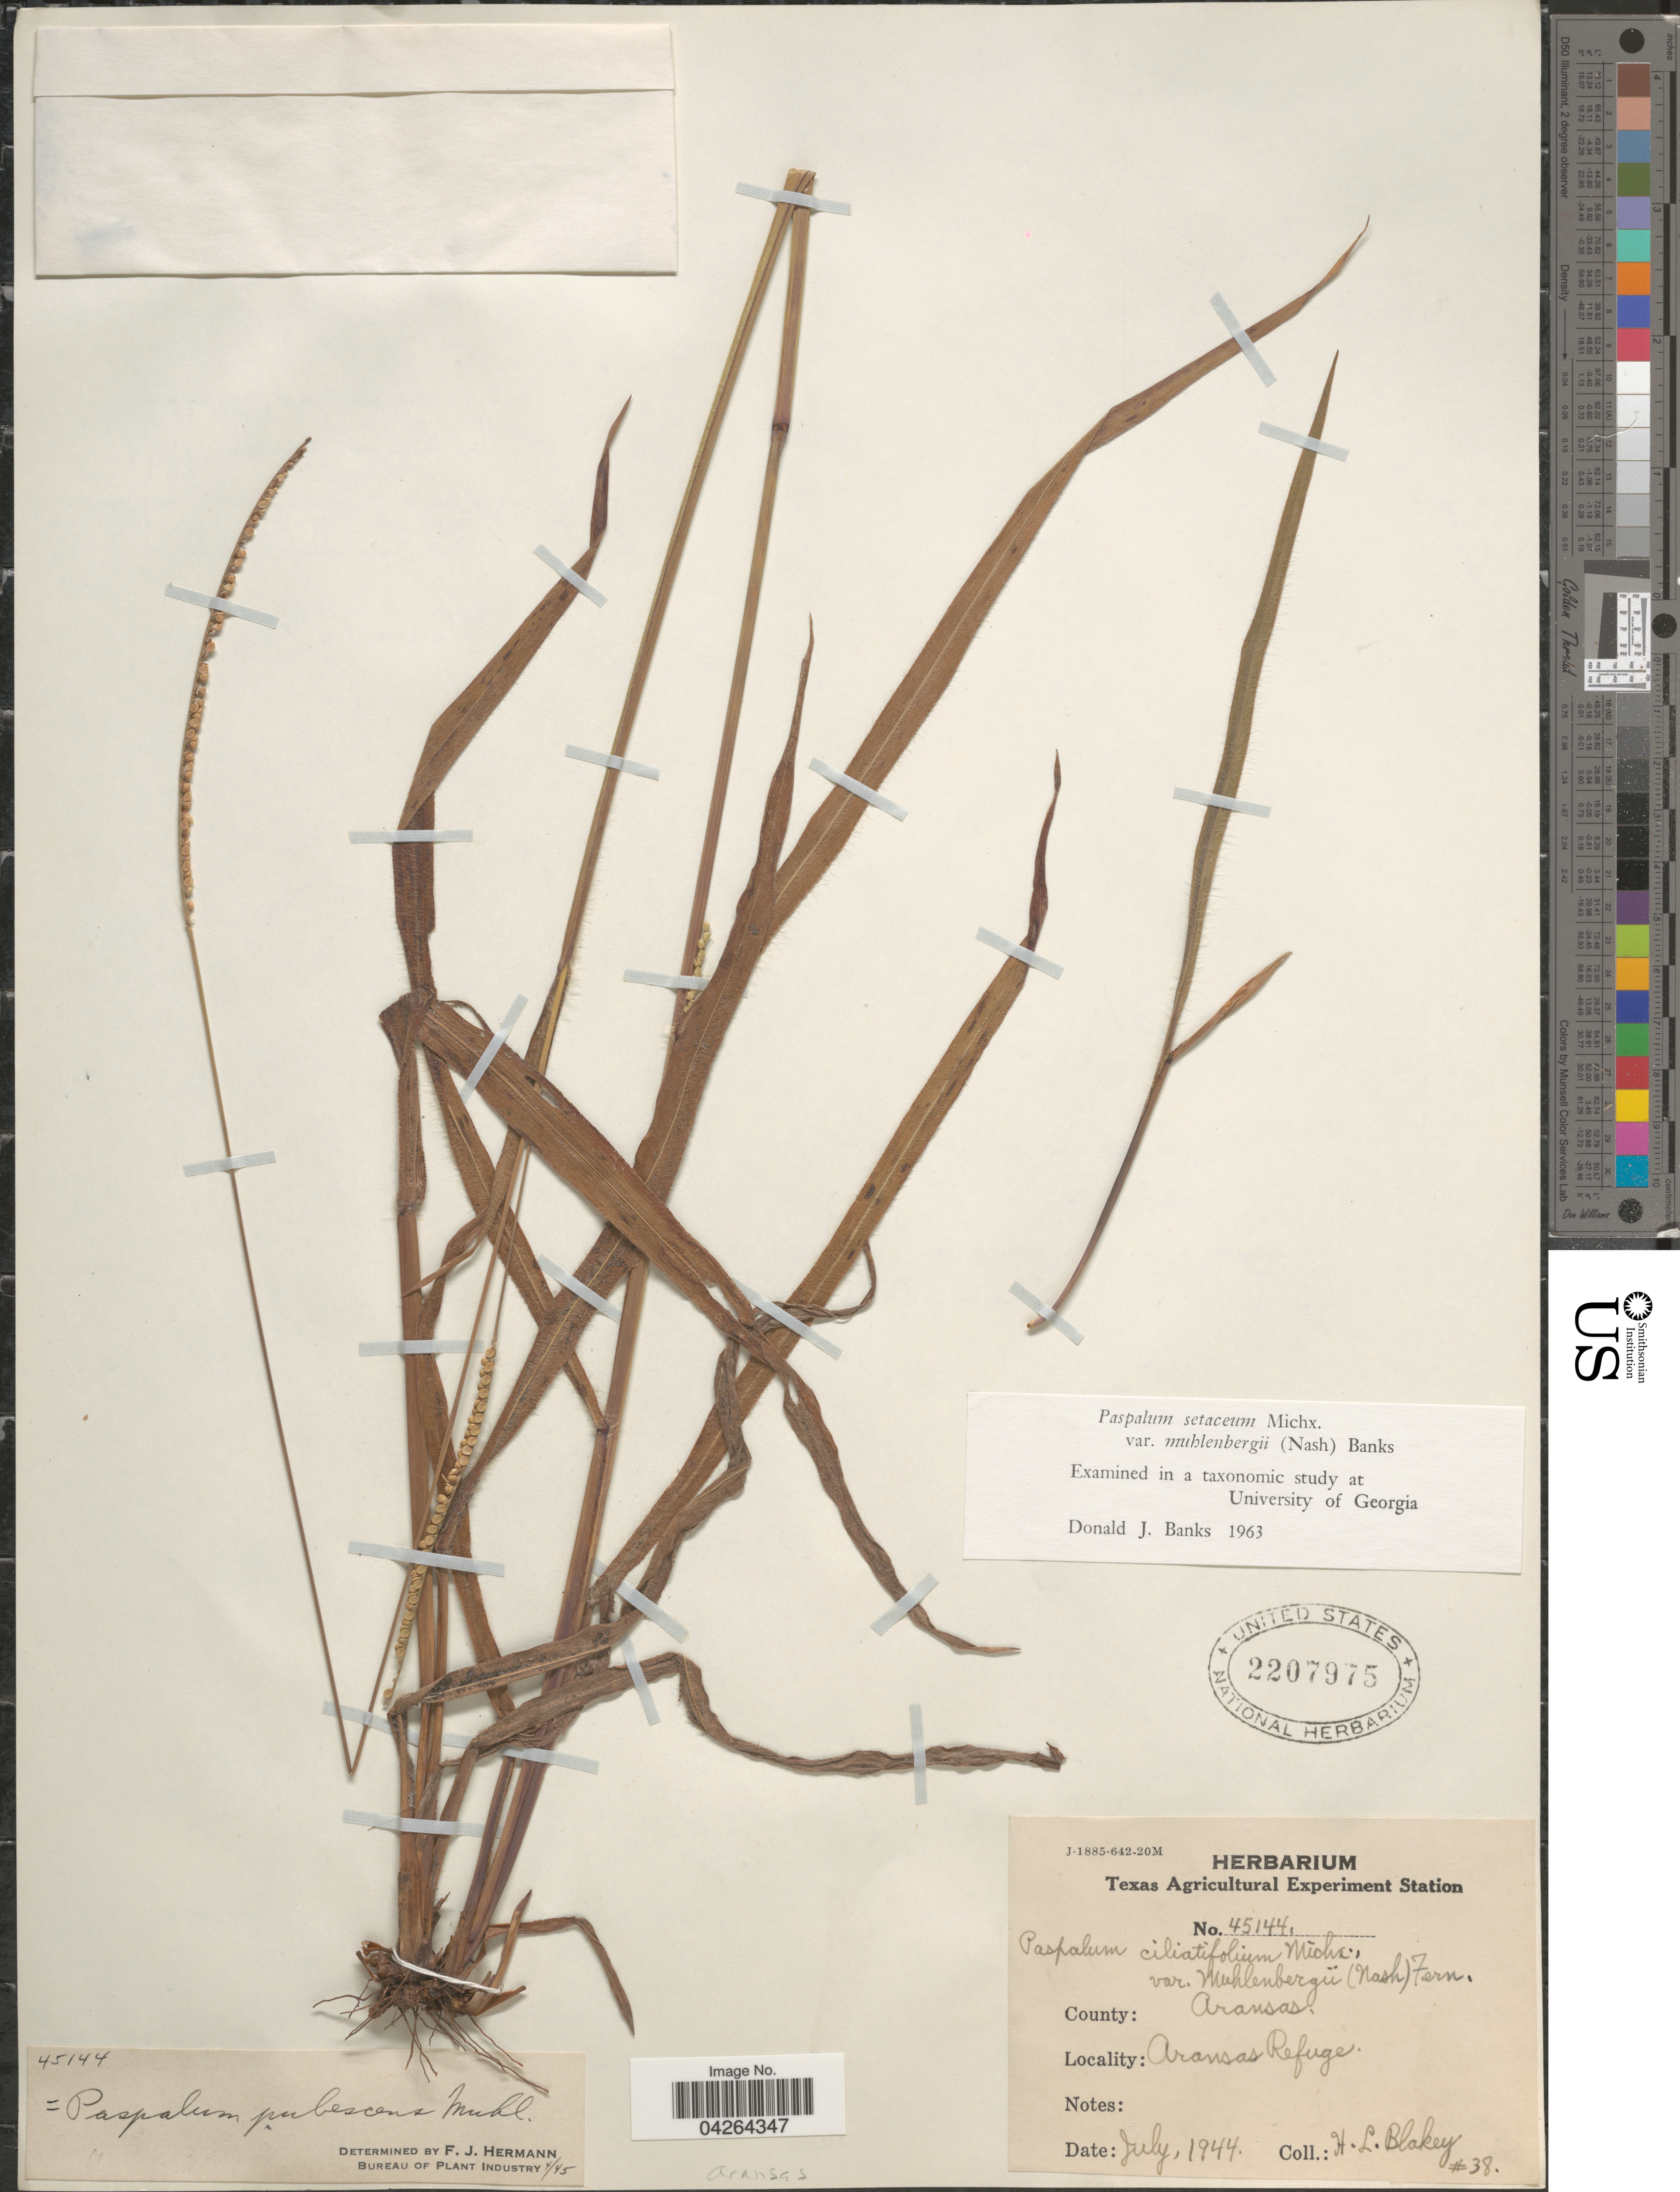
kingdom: Plantae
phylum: Tracheophyta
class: Liliopsida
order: Poales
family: Poaceae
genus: Paspalum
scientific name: Paspalum setaceum var. muhlenbergii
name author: (Nash) D.J. Banks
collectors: H. Blakey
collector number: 38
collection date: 1944-07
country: United States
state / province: Texas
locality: Aransas Refuge.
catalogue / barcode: US 2207975